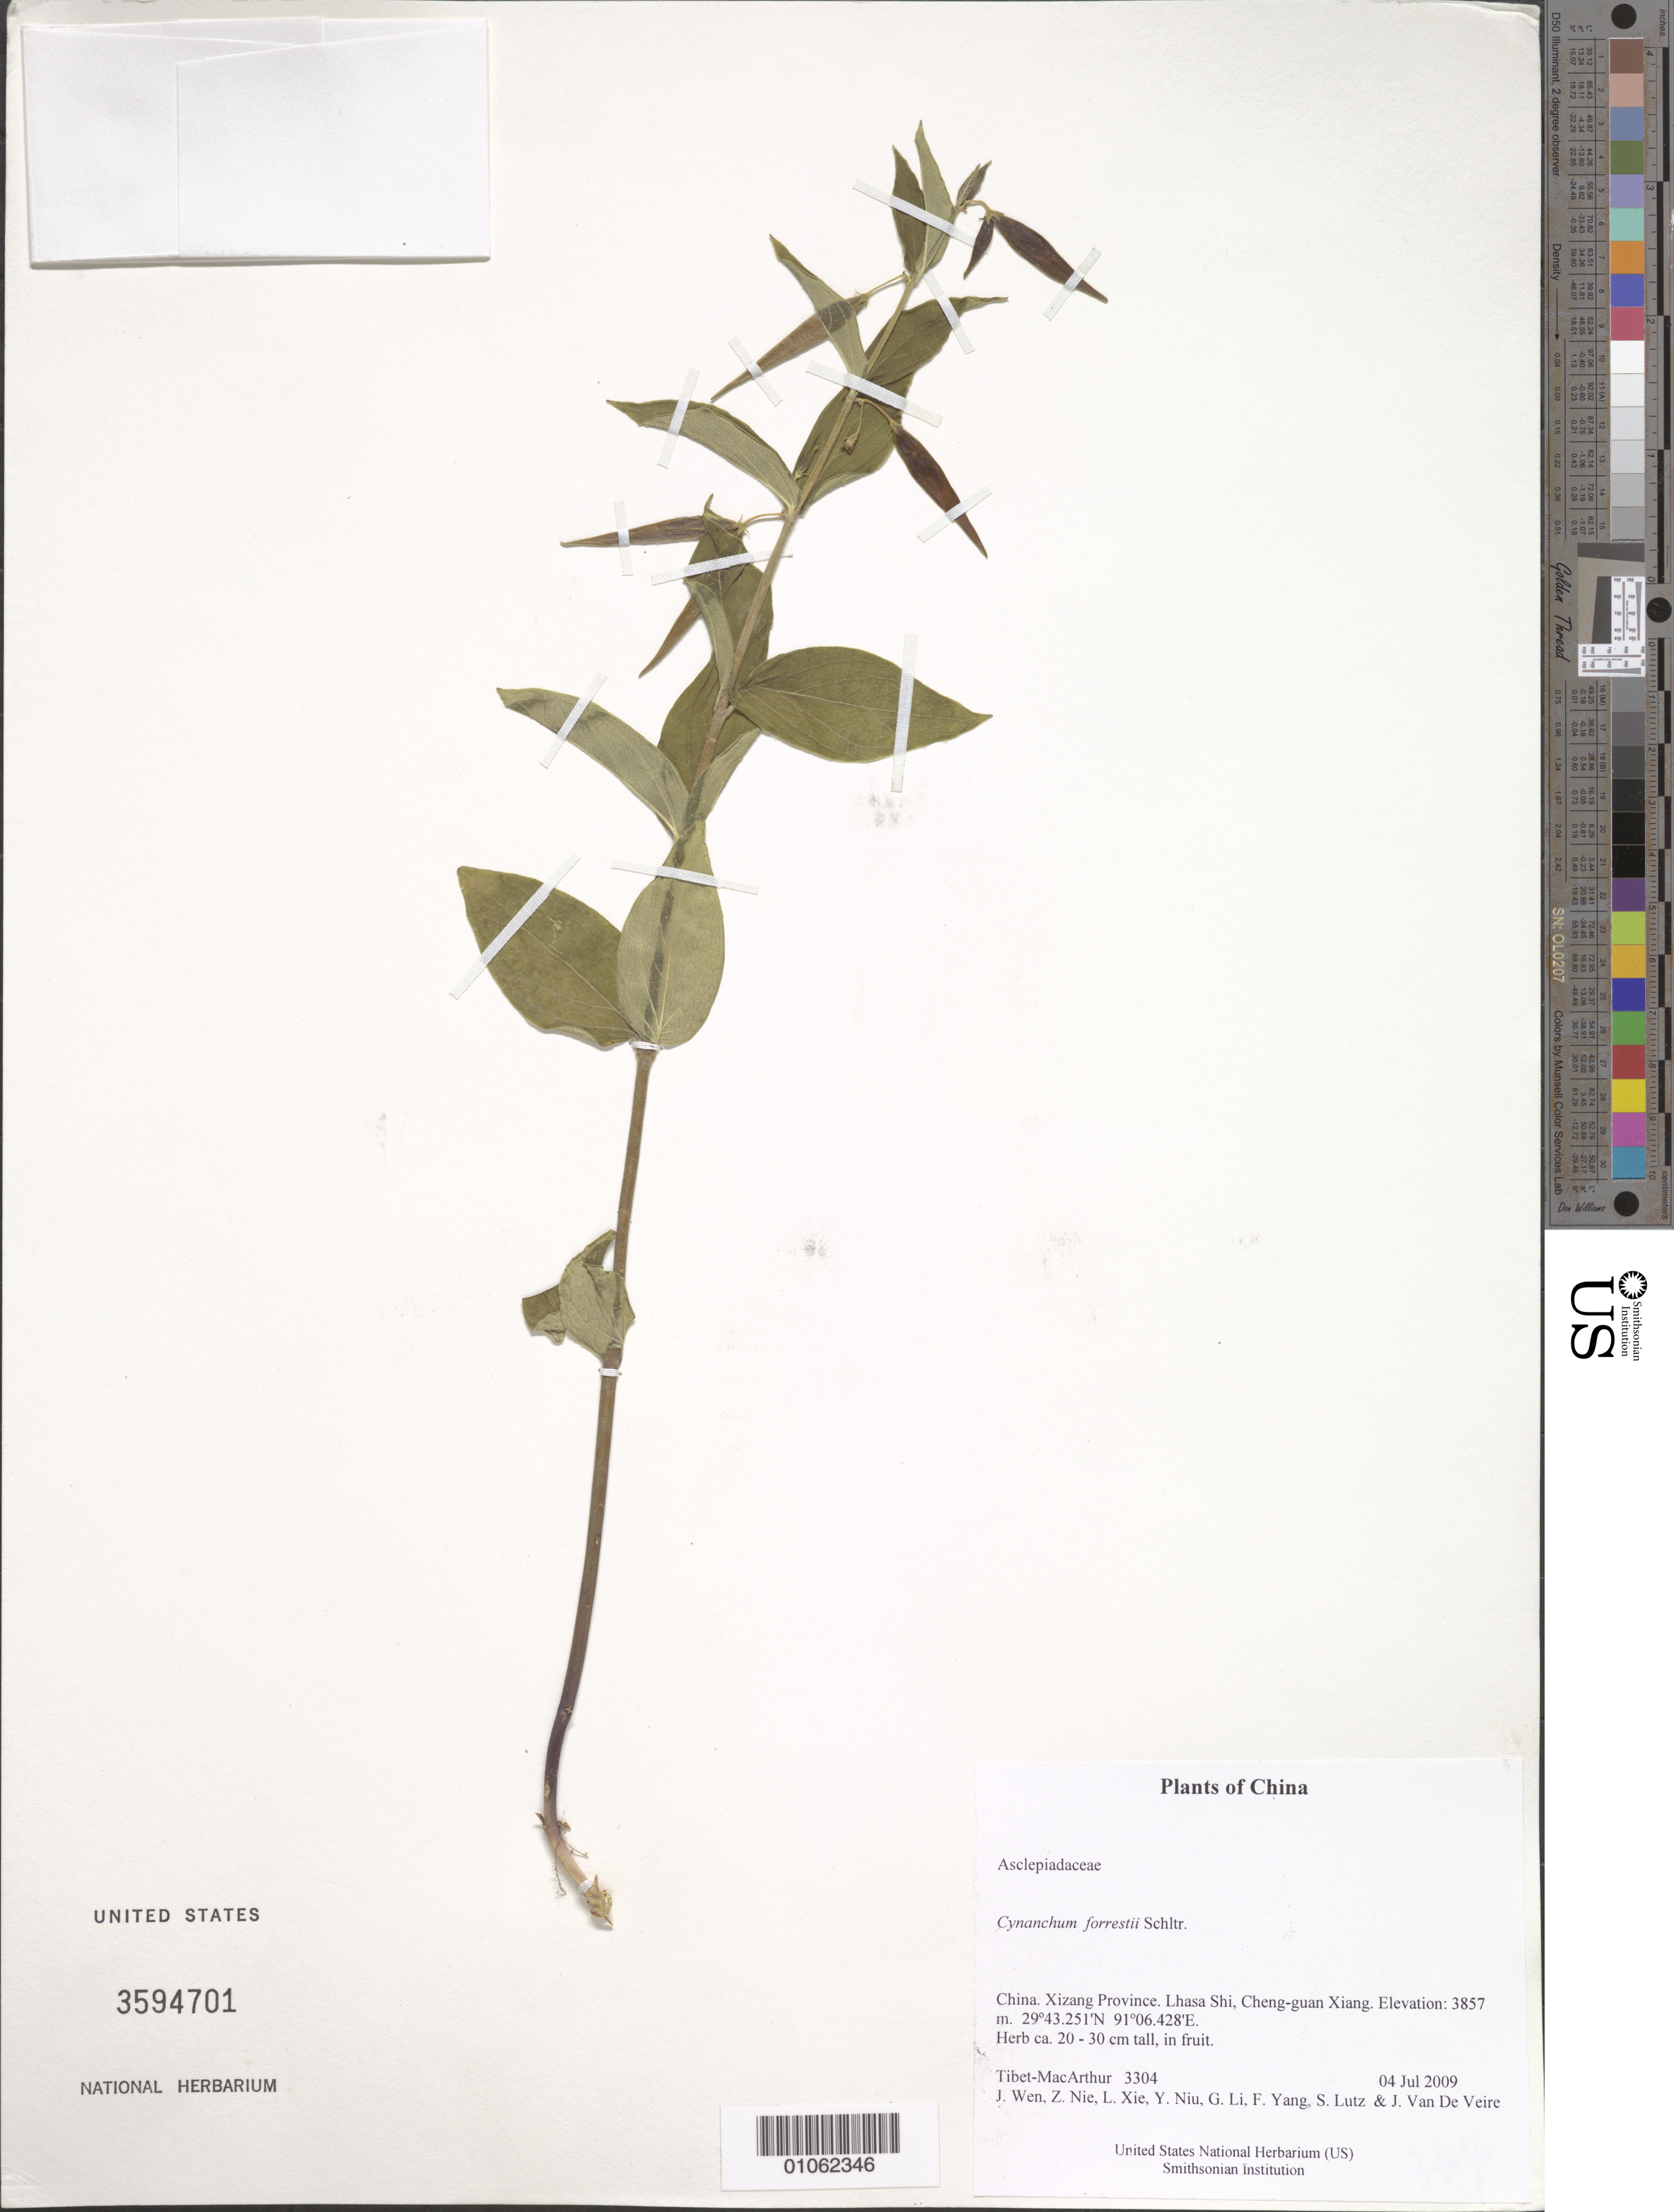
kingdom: Plantae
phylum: Tracheophyta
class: Magnoliopsida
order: Gentianales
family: Apocynaceae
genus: Cynanchum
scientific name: Cynanchum forrestii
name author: Schltr.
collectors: Tibet-MacArthur, J. Wen, Z. Nie, L. Xie, Y. Niu, G. Li, F. Yang, S. Lutz & J. Van De Veire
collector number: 3304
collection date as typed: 04 Jul 2009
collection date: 2009-07-04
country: China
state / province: Xizang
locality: Lhasa Shi, Cheng-guan Xiang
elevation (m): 3857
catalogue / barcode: US 3594701